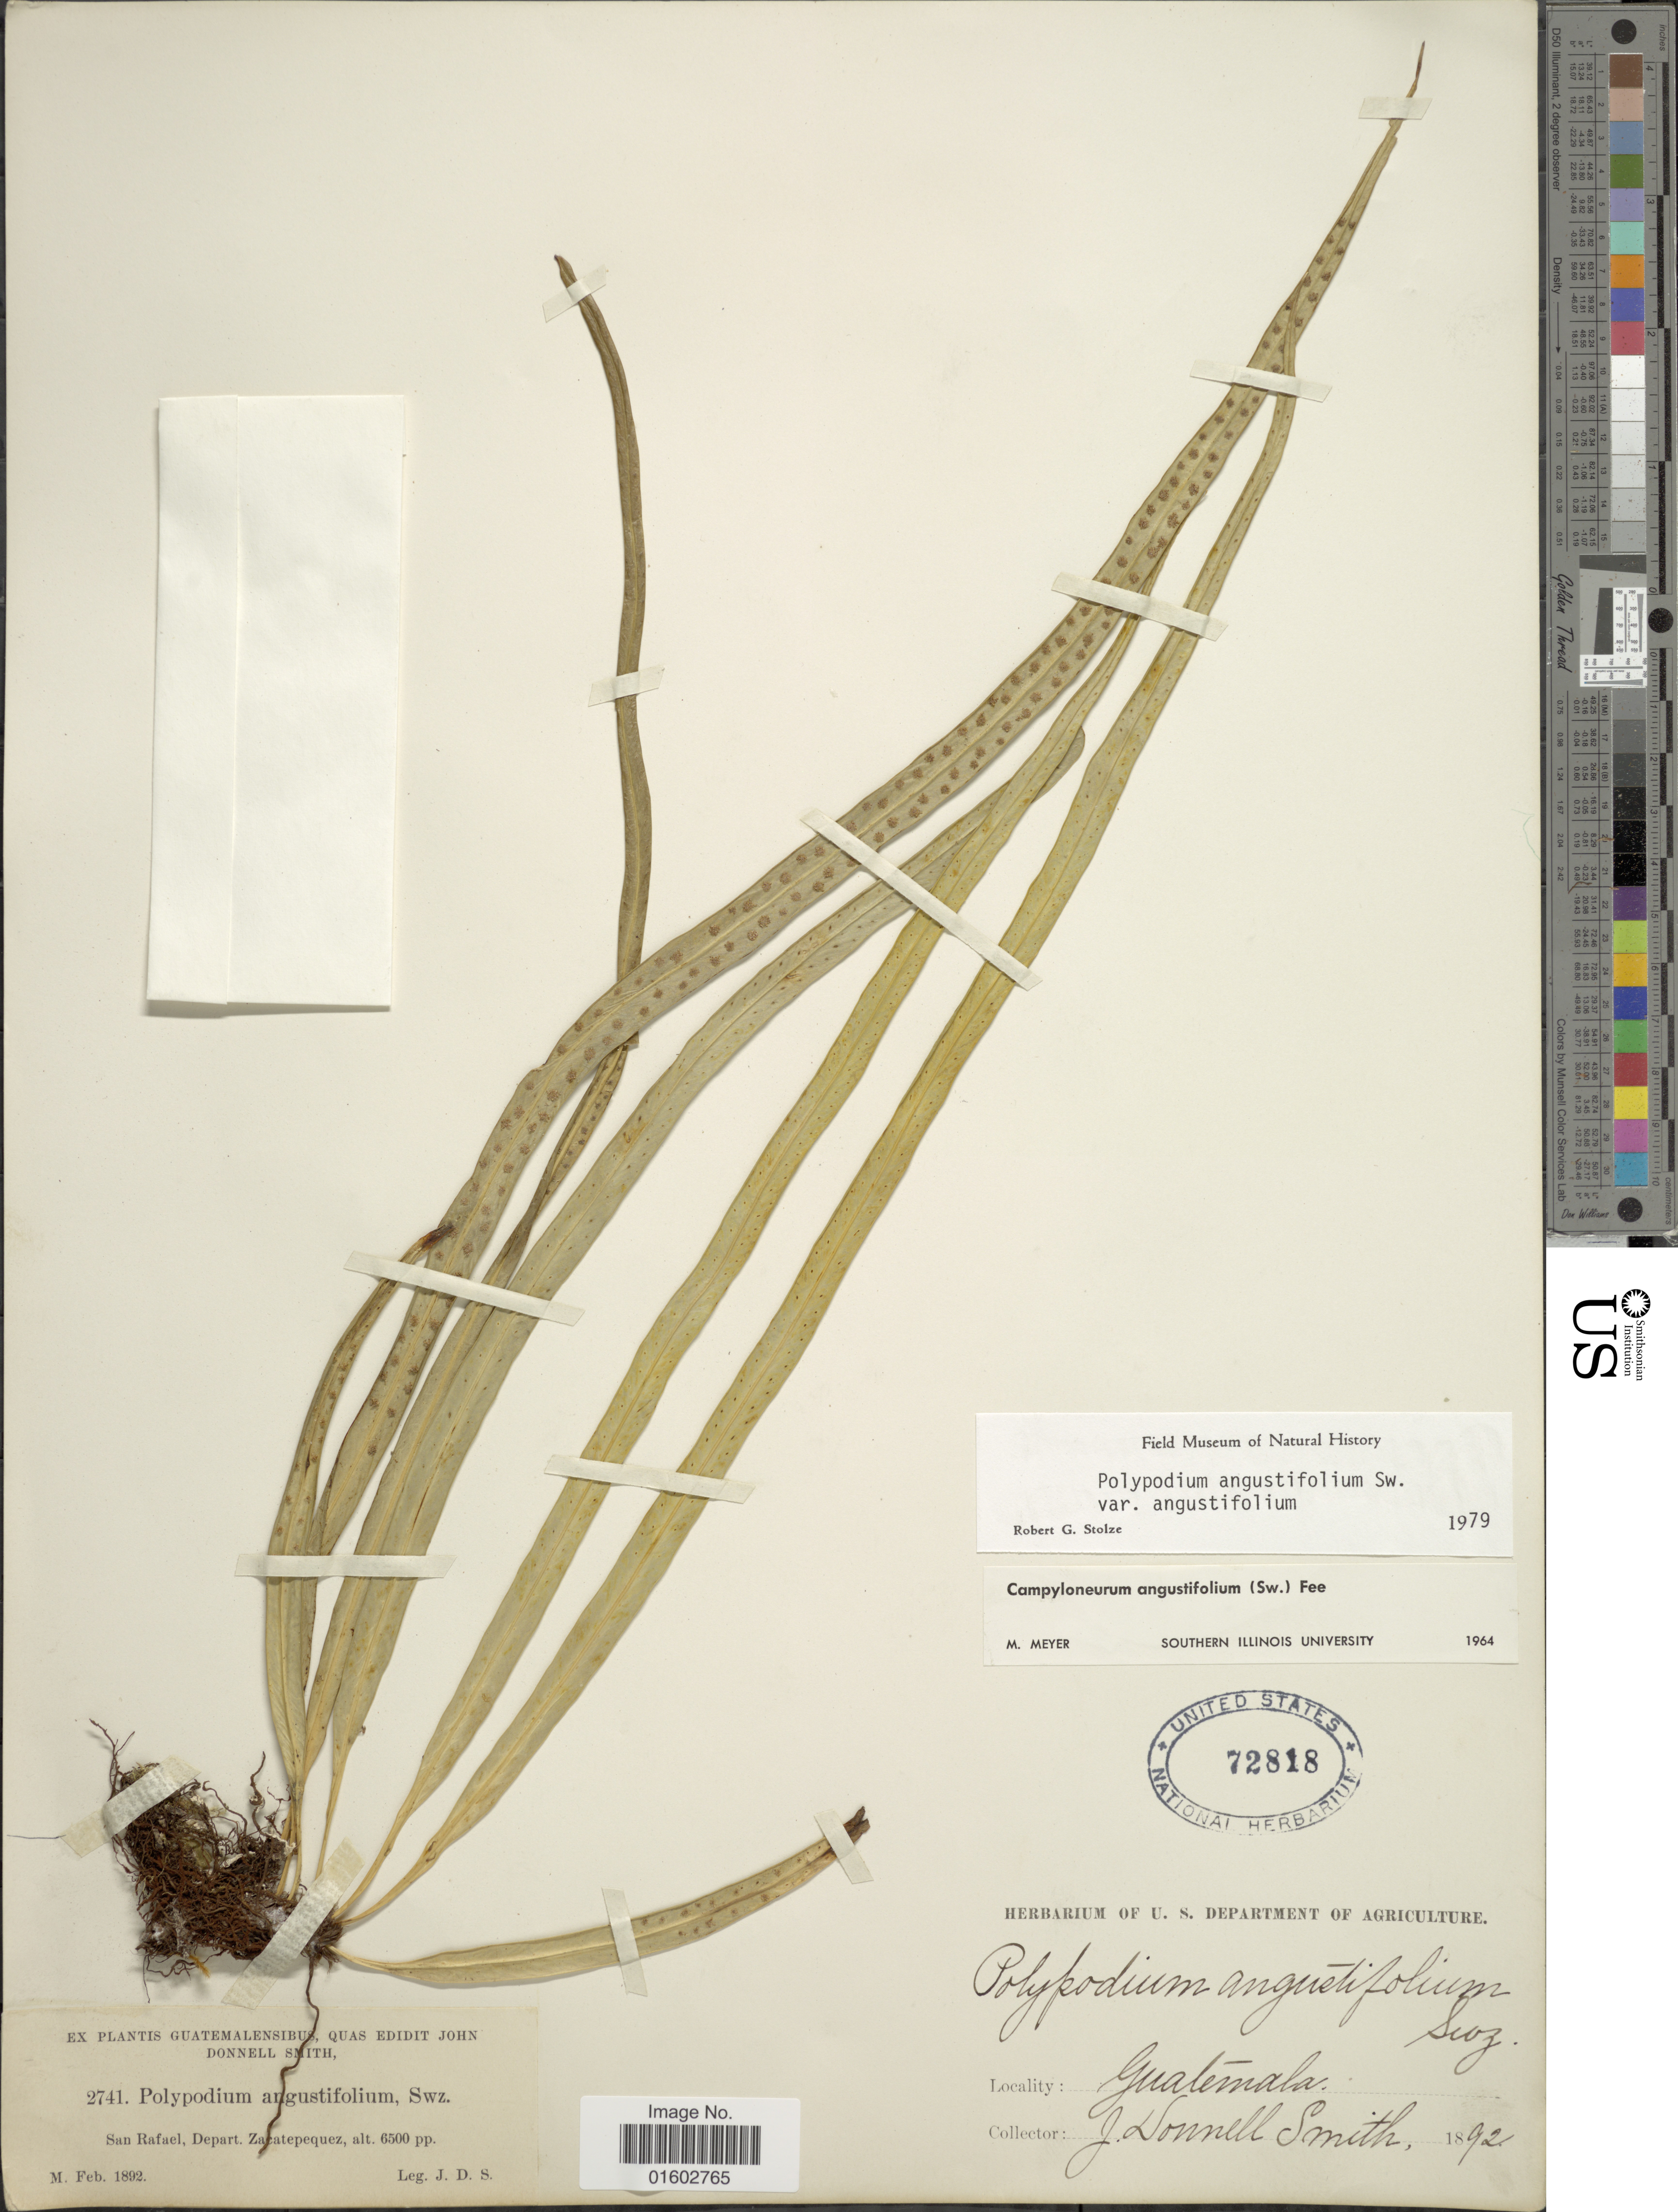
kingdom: Plantae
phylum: Tracheophyta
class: Polypodiopsida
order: Polypodiales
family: Polypodiaceae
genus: Campyloneurum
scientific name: Campyloneurum angustifolium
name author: (Sw.) Fée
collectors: J. Donnell Smith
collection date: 1892-02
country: Guatemala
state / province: Sacatepéquez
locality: San Rafael Depart. Zacatepequez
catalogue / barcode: US 72818